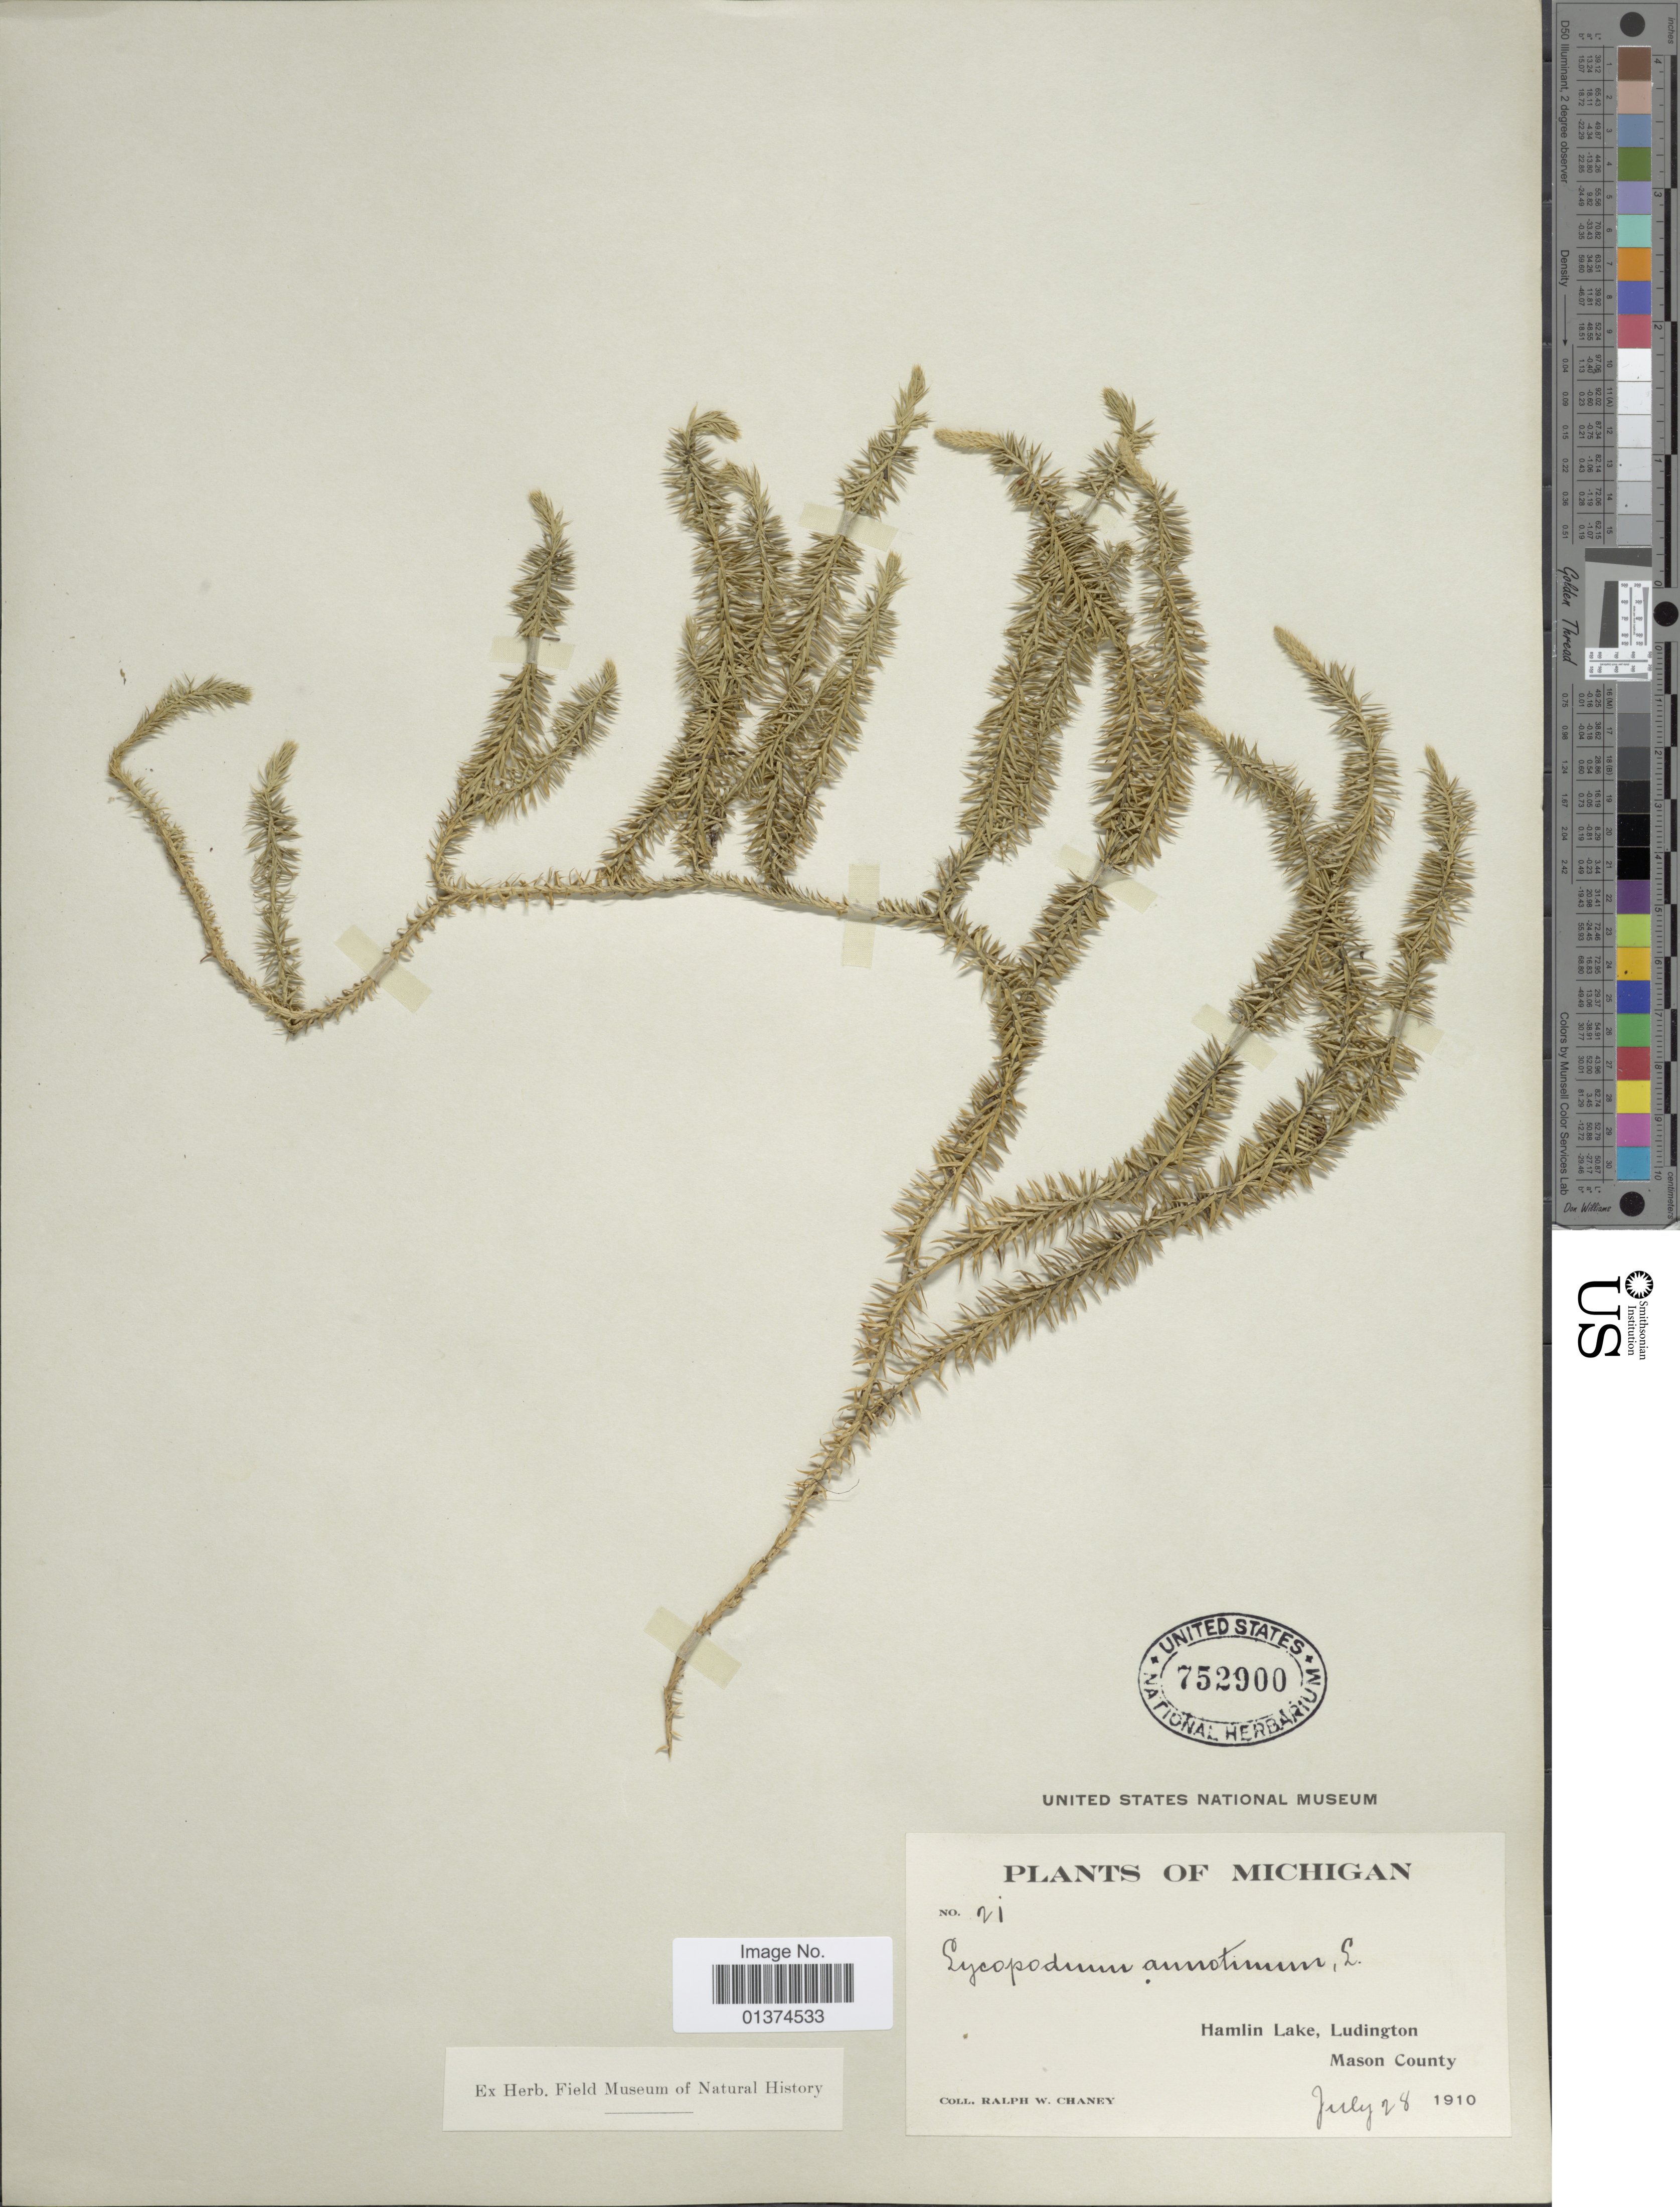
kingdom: Plantae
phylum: Tracheophyta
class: Lycopodiopsida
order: Lycopodiales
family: Lycopodiaceae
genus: Spinulum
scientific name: Spinulum annotinum subsp. annotinum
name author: (L.) A. Haines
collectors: R. Chaney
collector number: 21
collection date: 1910-07-28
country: United States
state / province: Michigan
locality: Hamlin Lake, Ludington, Mason County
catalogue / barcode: US 752900